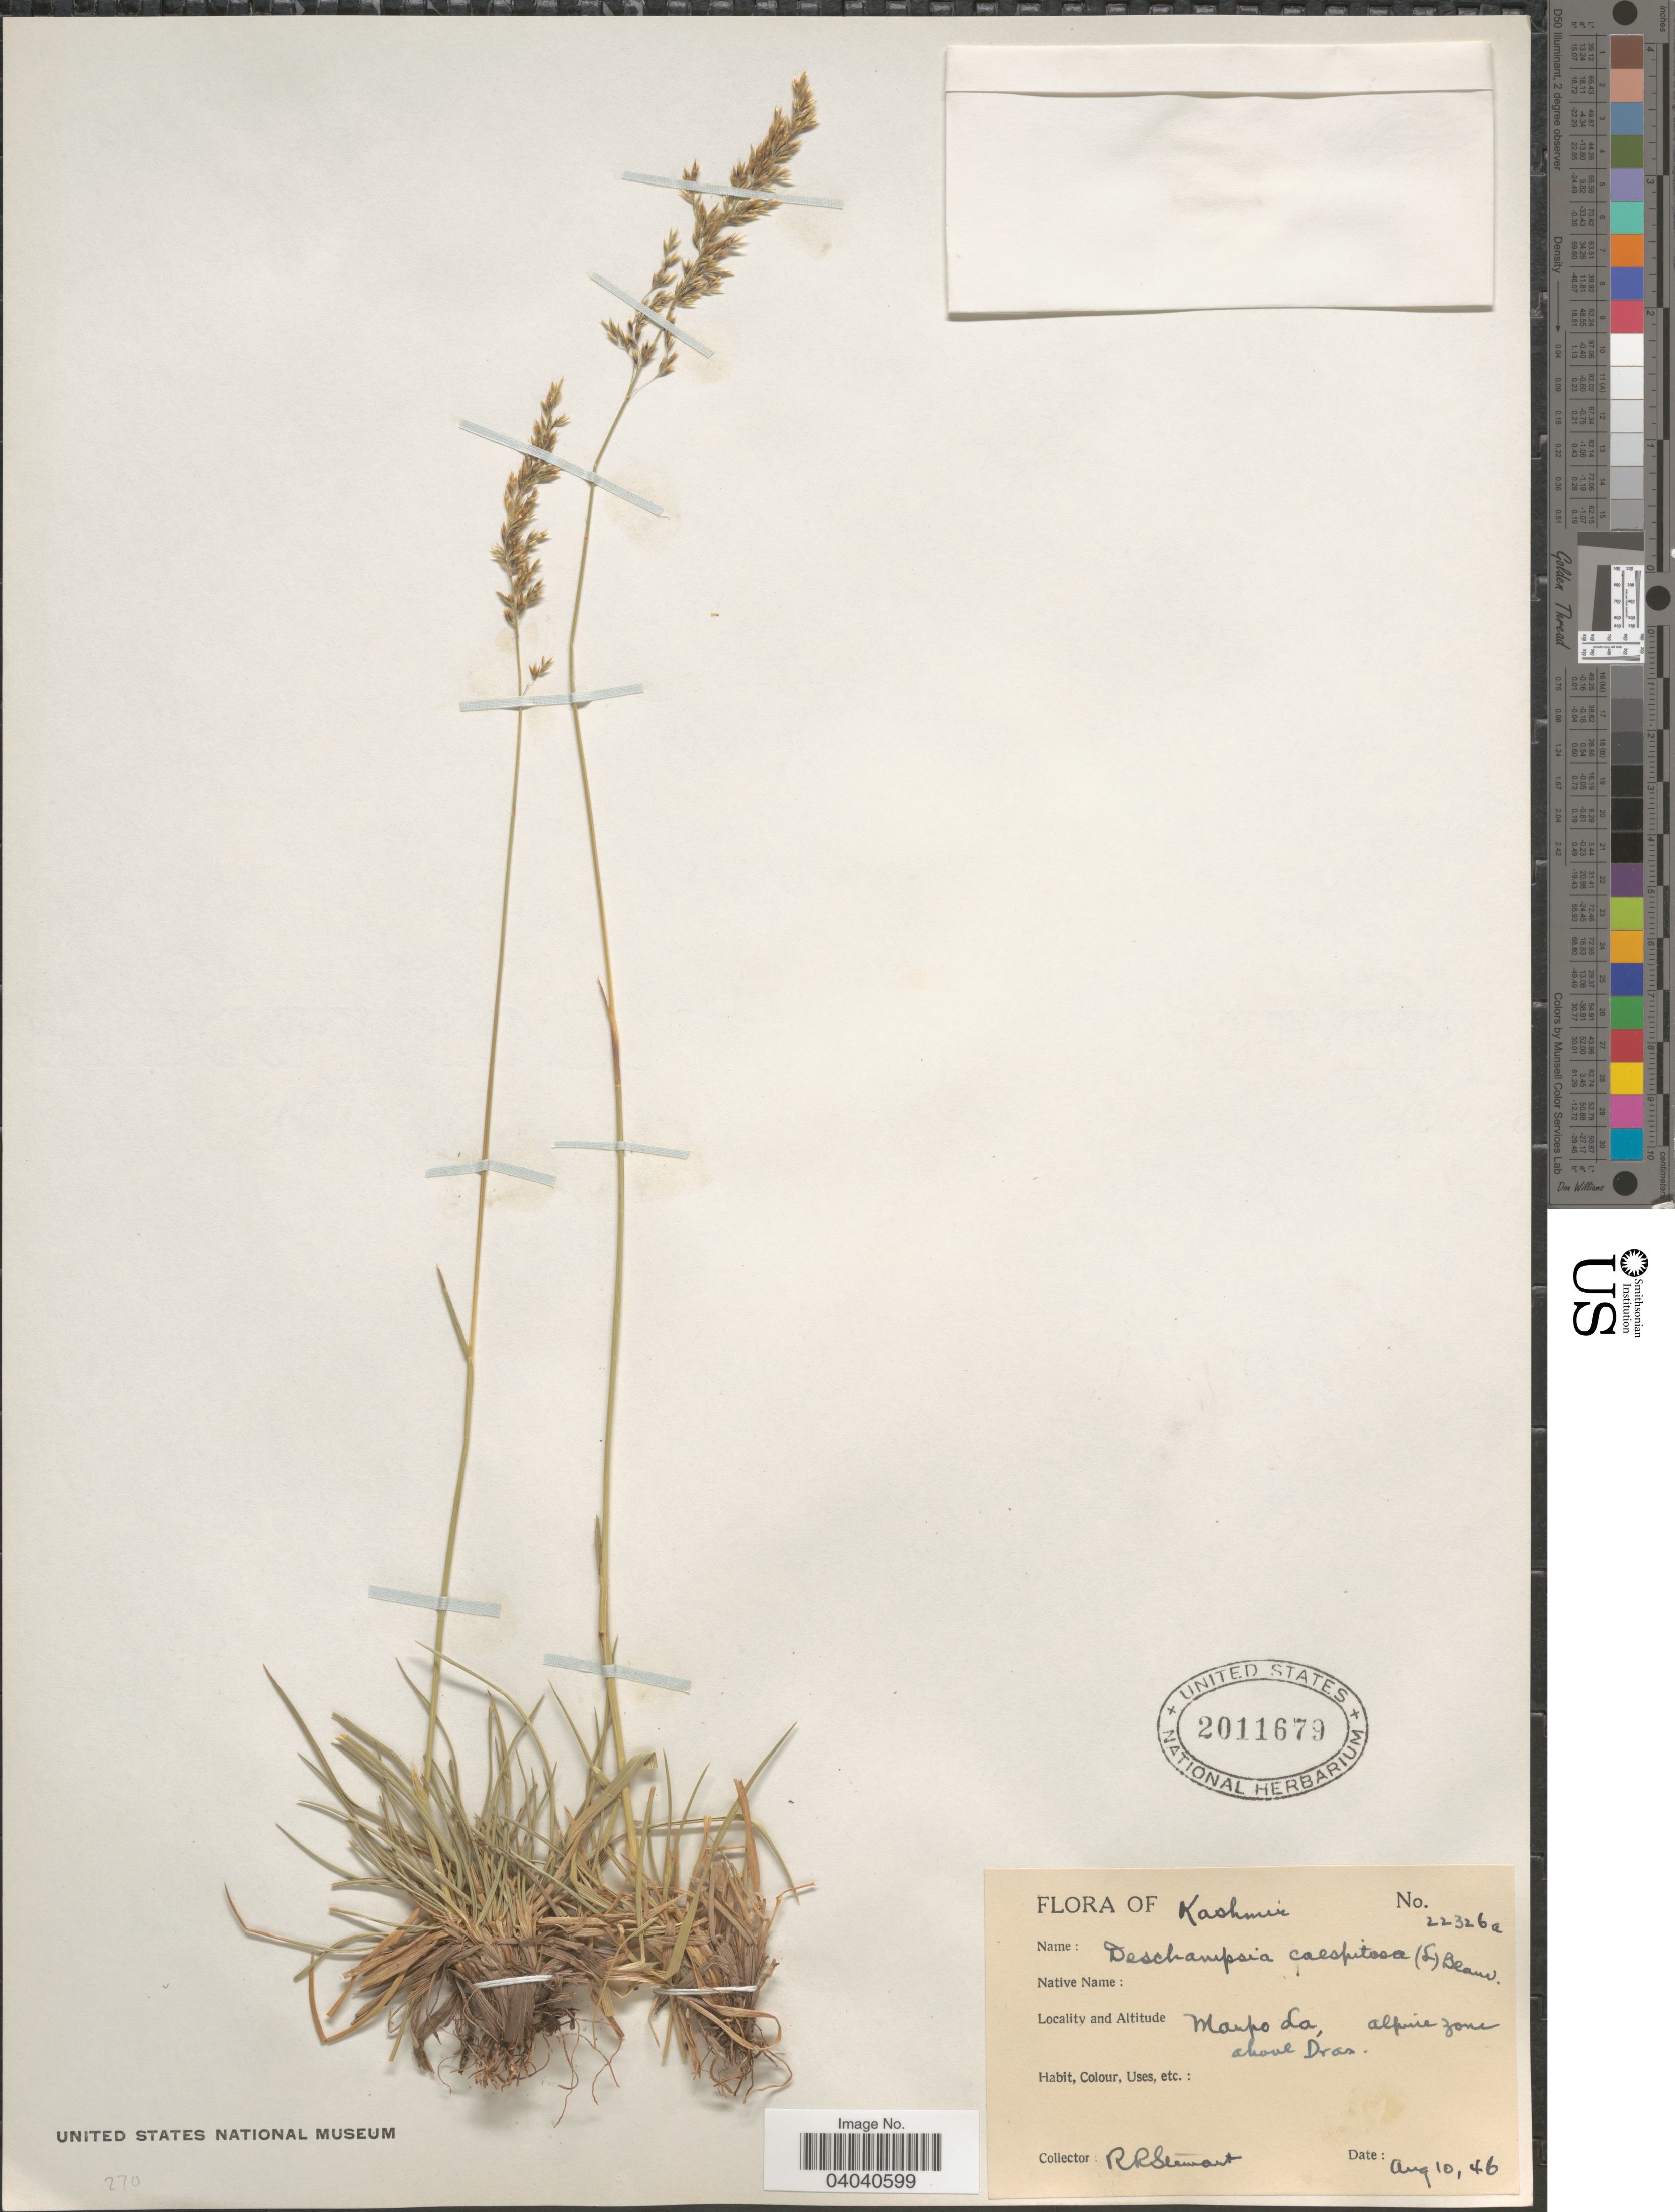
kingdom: Plantae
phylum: Tracheophyta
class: Liliopsida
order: Poales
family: Poaceae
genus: Deschampsia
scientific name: Deschampsia cespitosa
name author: (L.) P. Beauv.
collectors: R. Stewart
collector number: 22326a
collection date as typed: Transcribed d/m/y: 10/8/46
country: India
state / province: Jammu and Kashmir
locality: Kashmir. Manpo La, alpine zone above Dras.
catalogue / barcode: US 2011679